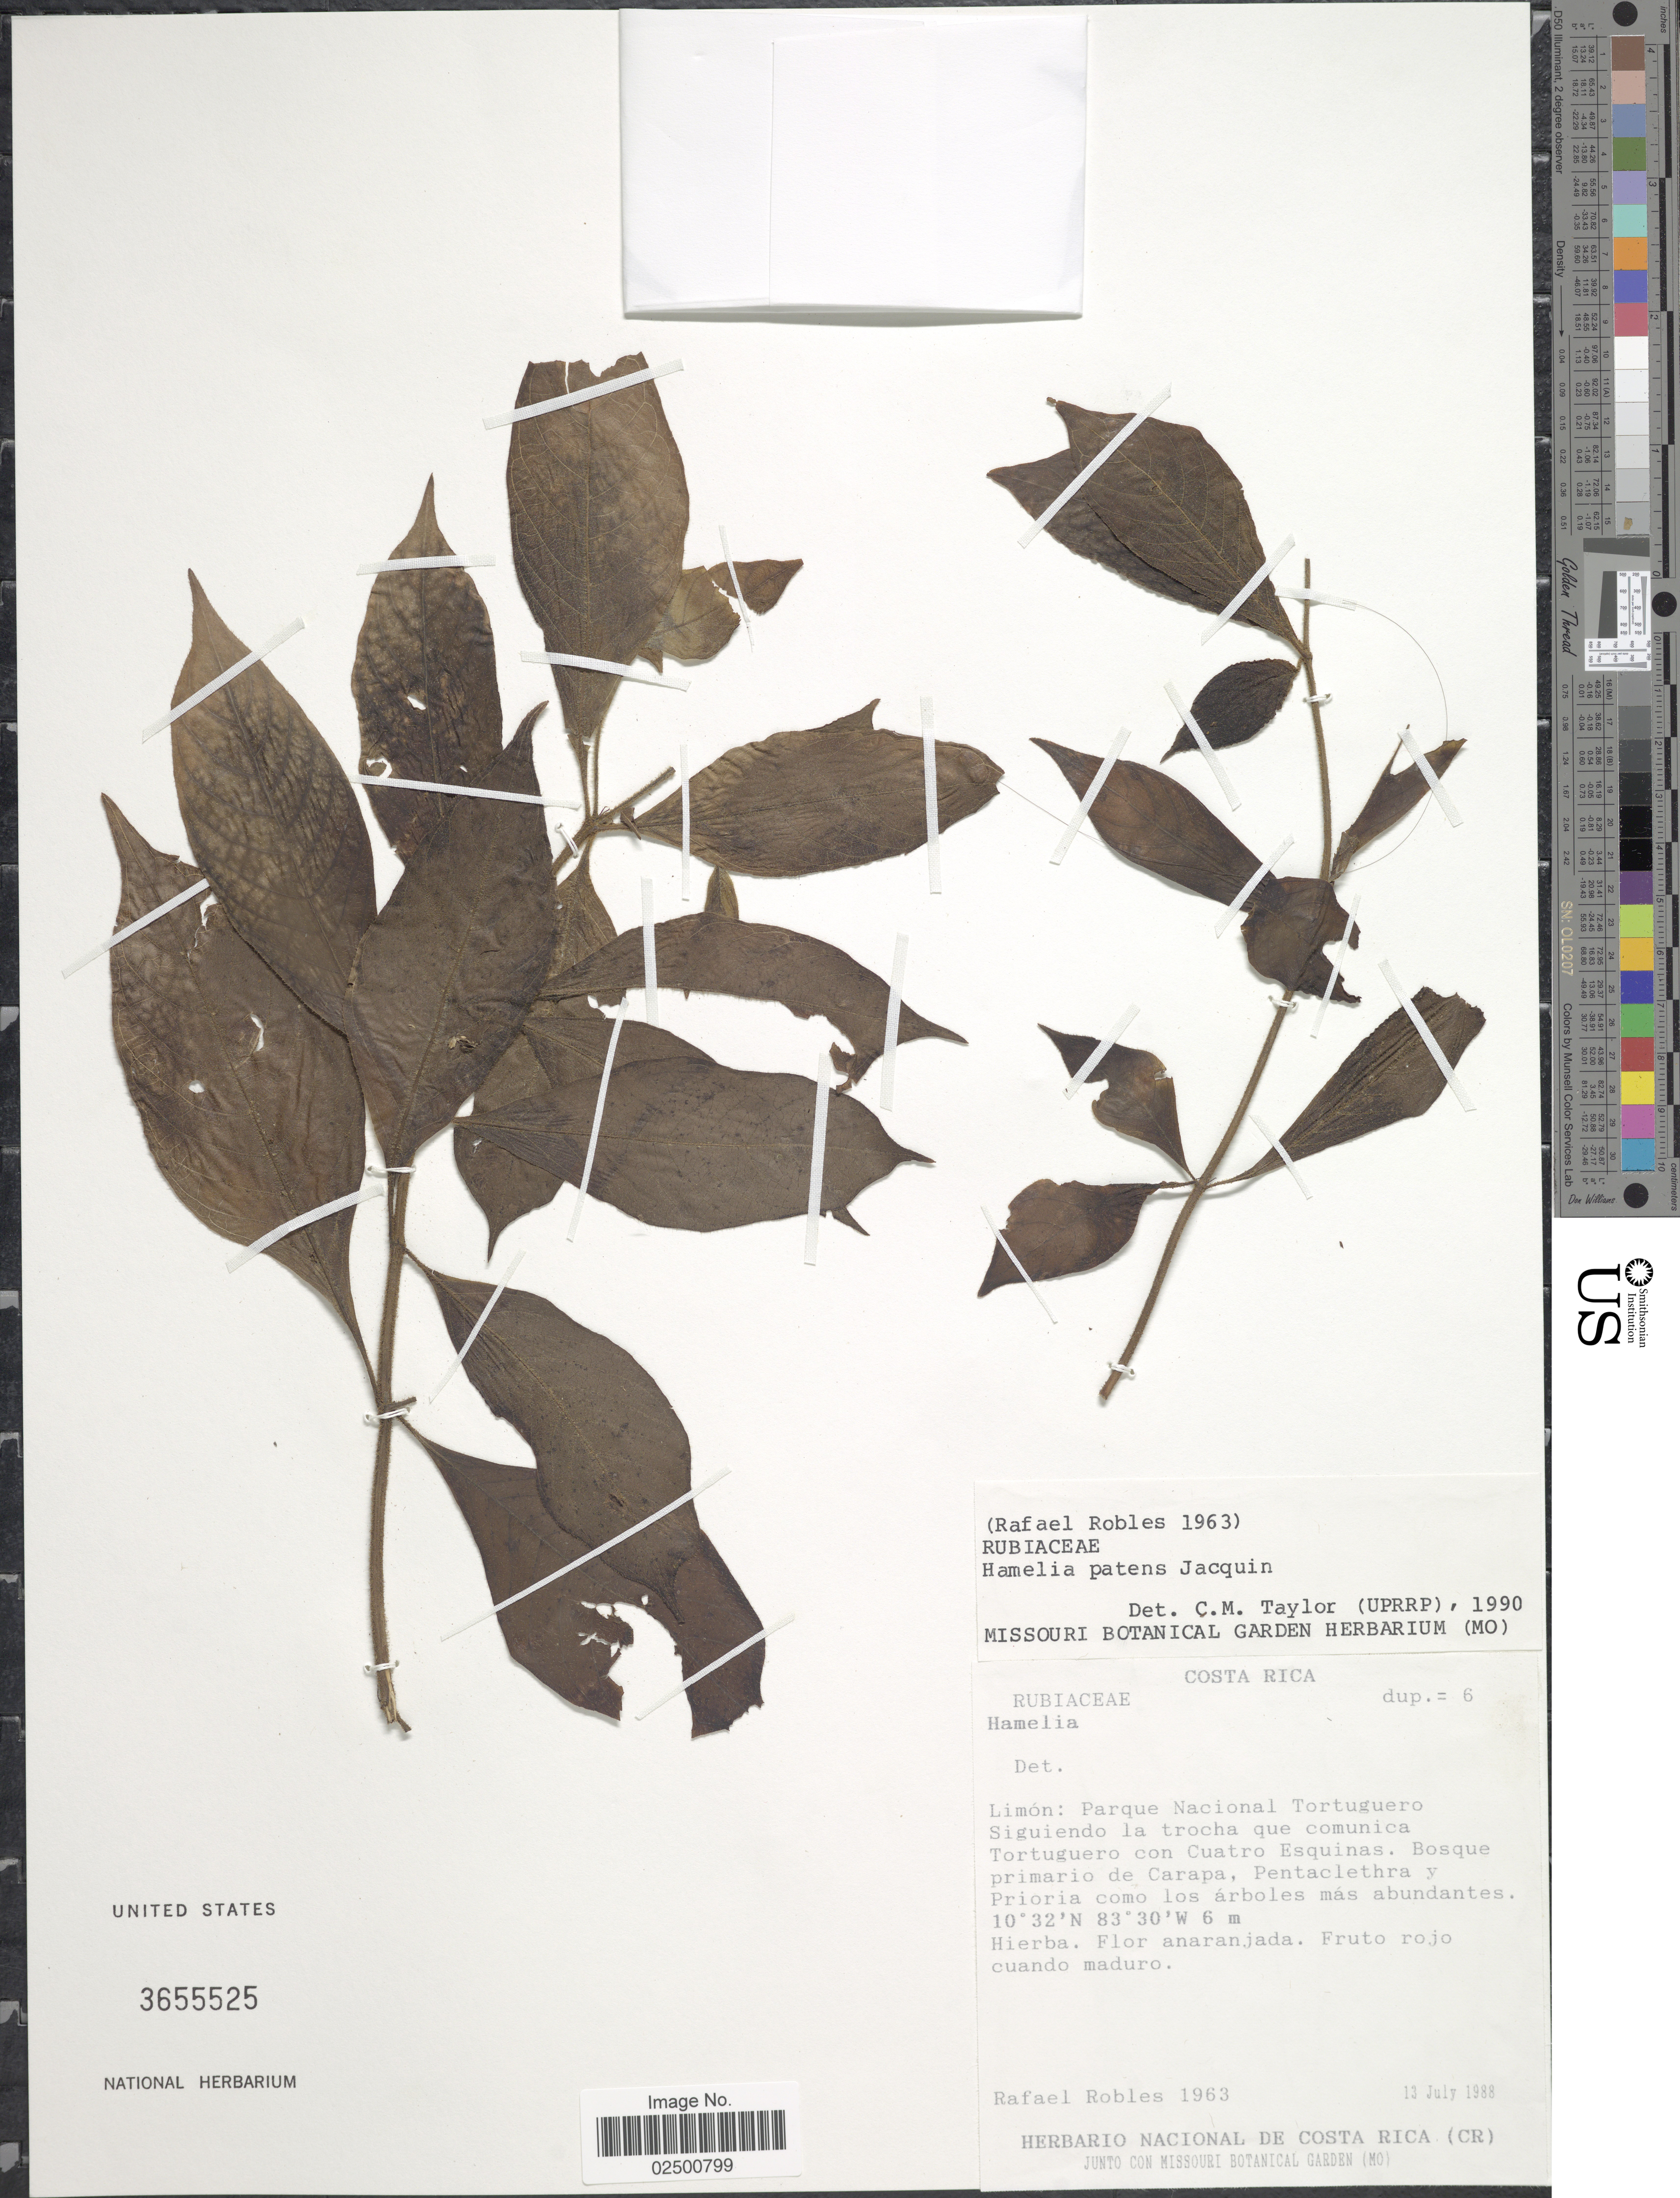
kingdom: Plantae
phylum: Tracheophyta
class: Magnoliopsida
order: Gentianales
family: Rubiaceae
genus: Hamelia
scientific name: Hamelia patens var. patens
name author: Jacq.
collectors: R. Robles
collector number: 1963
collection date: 1988-07-13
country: Costa Rica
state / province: Limón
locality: Parque Nacional Tortuguero Siguiendo la trocha que comunica Tortuguero con Cuatro Esquinas.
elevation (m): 6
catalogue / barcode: US 3655525